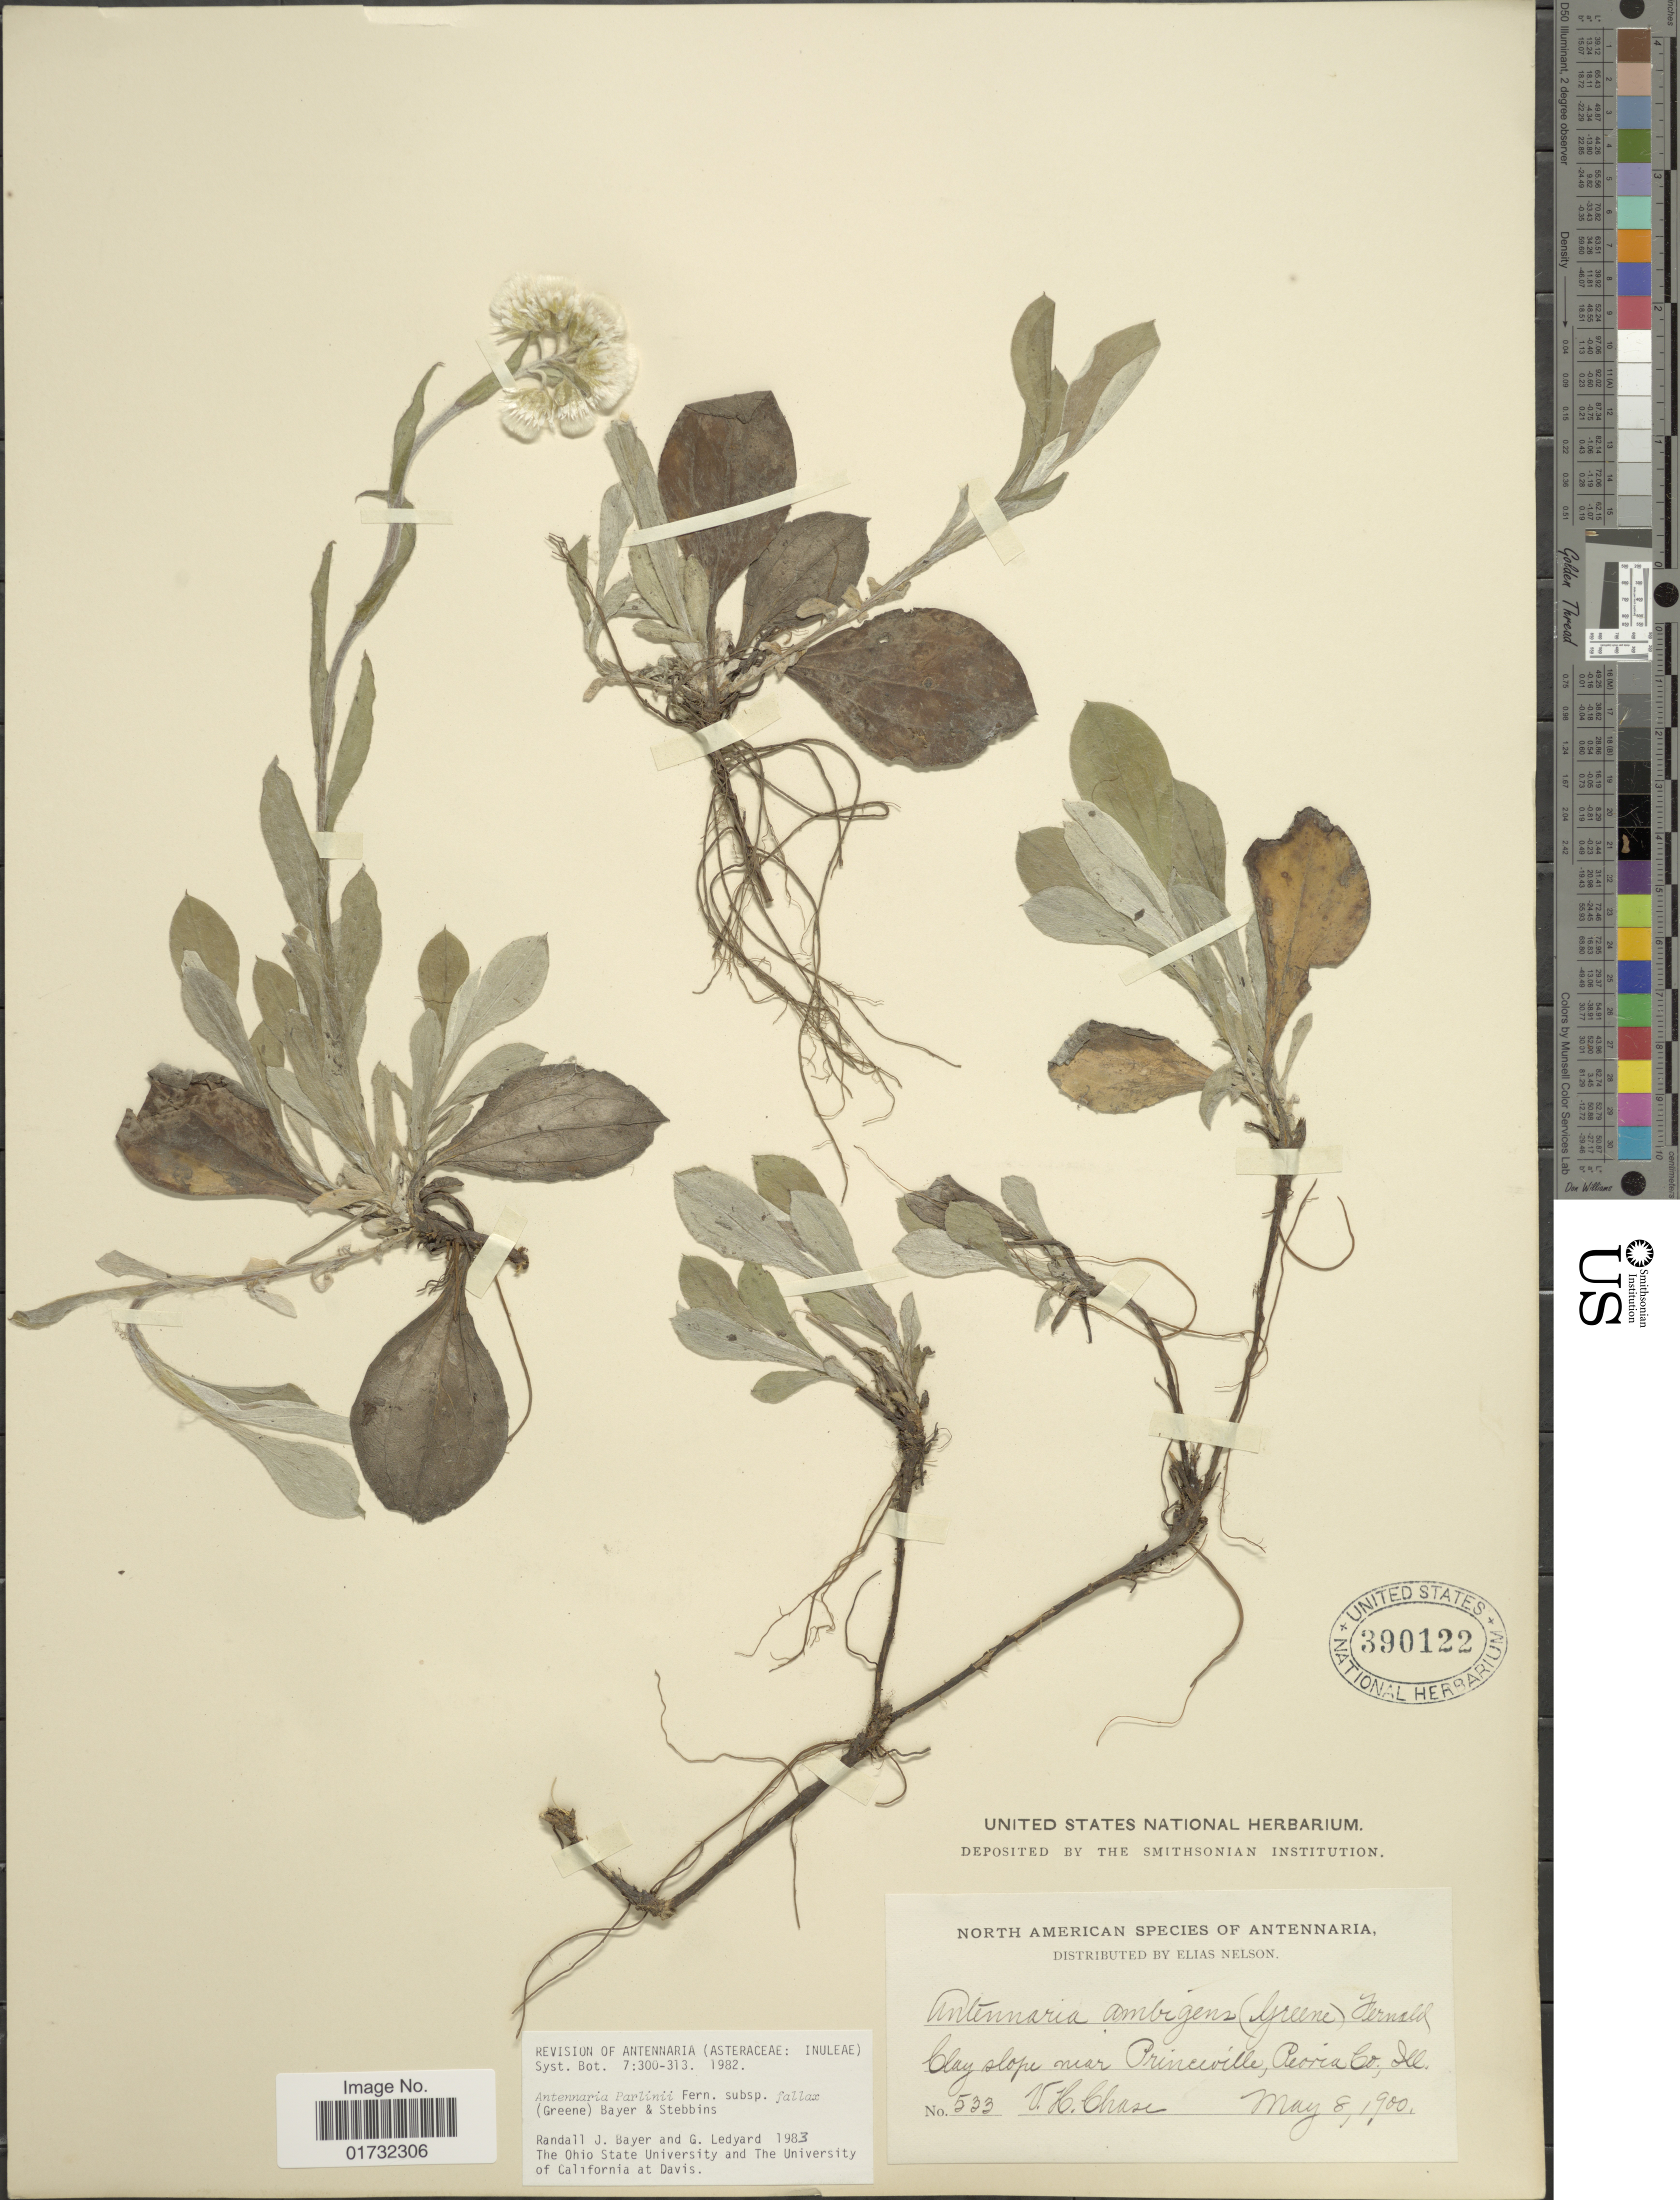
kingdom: Plantae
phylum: Tracheophyta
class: Magnoliopsida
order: Asterales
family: Asteraceae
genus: Antennaria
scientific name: Antennaria parlinii subsp. fallax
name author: (Greene) R.J. Bayer & Stebbins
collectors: V. H. Chase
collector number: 533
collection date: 1900-05-08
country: United States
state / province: Illinois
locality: Near Princeville, Peoria Co.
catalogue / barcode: US 390122